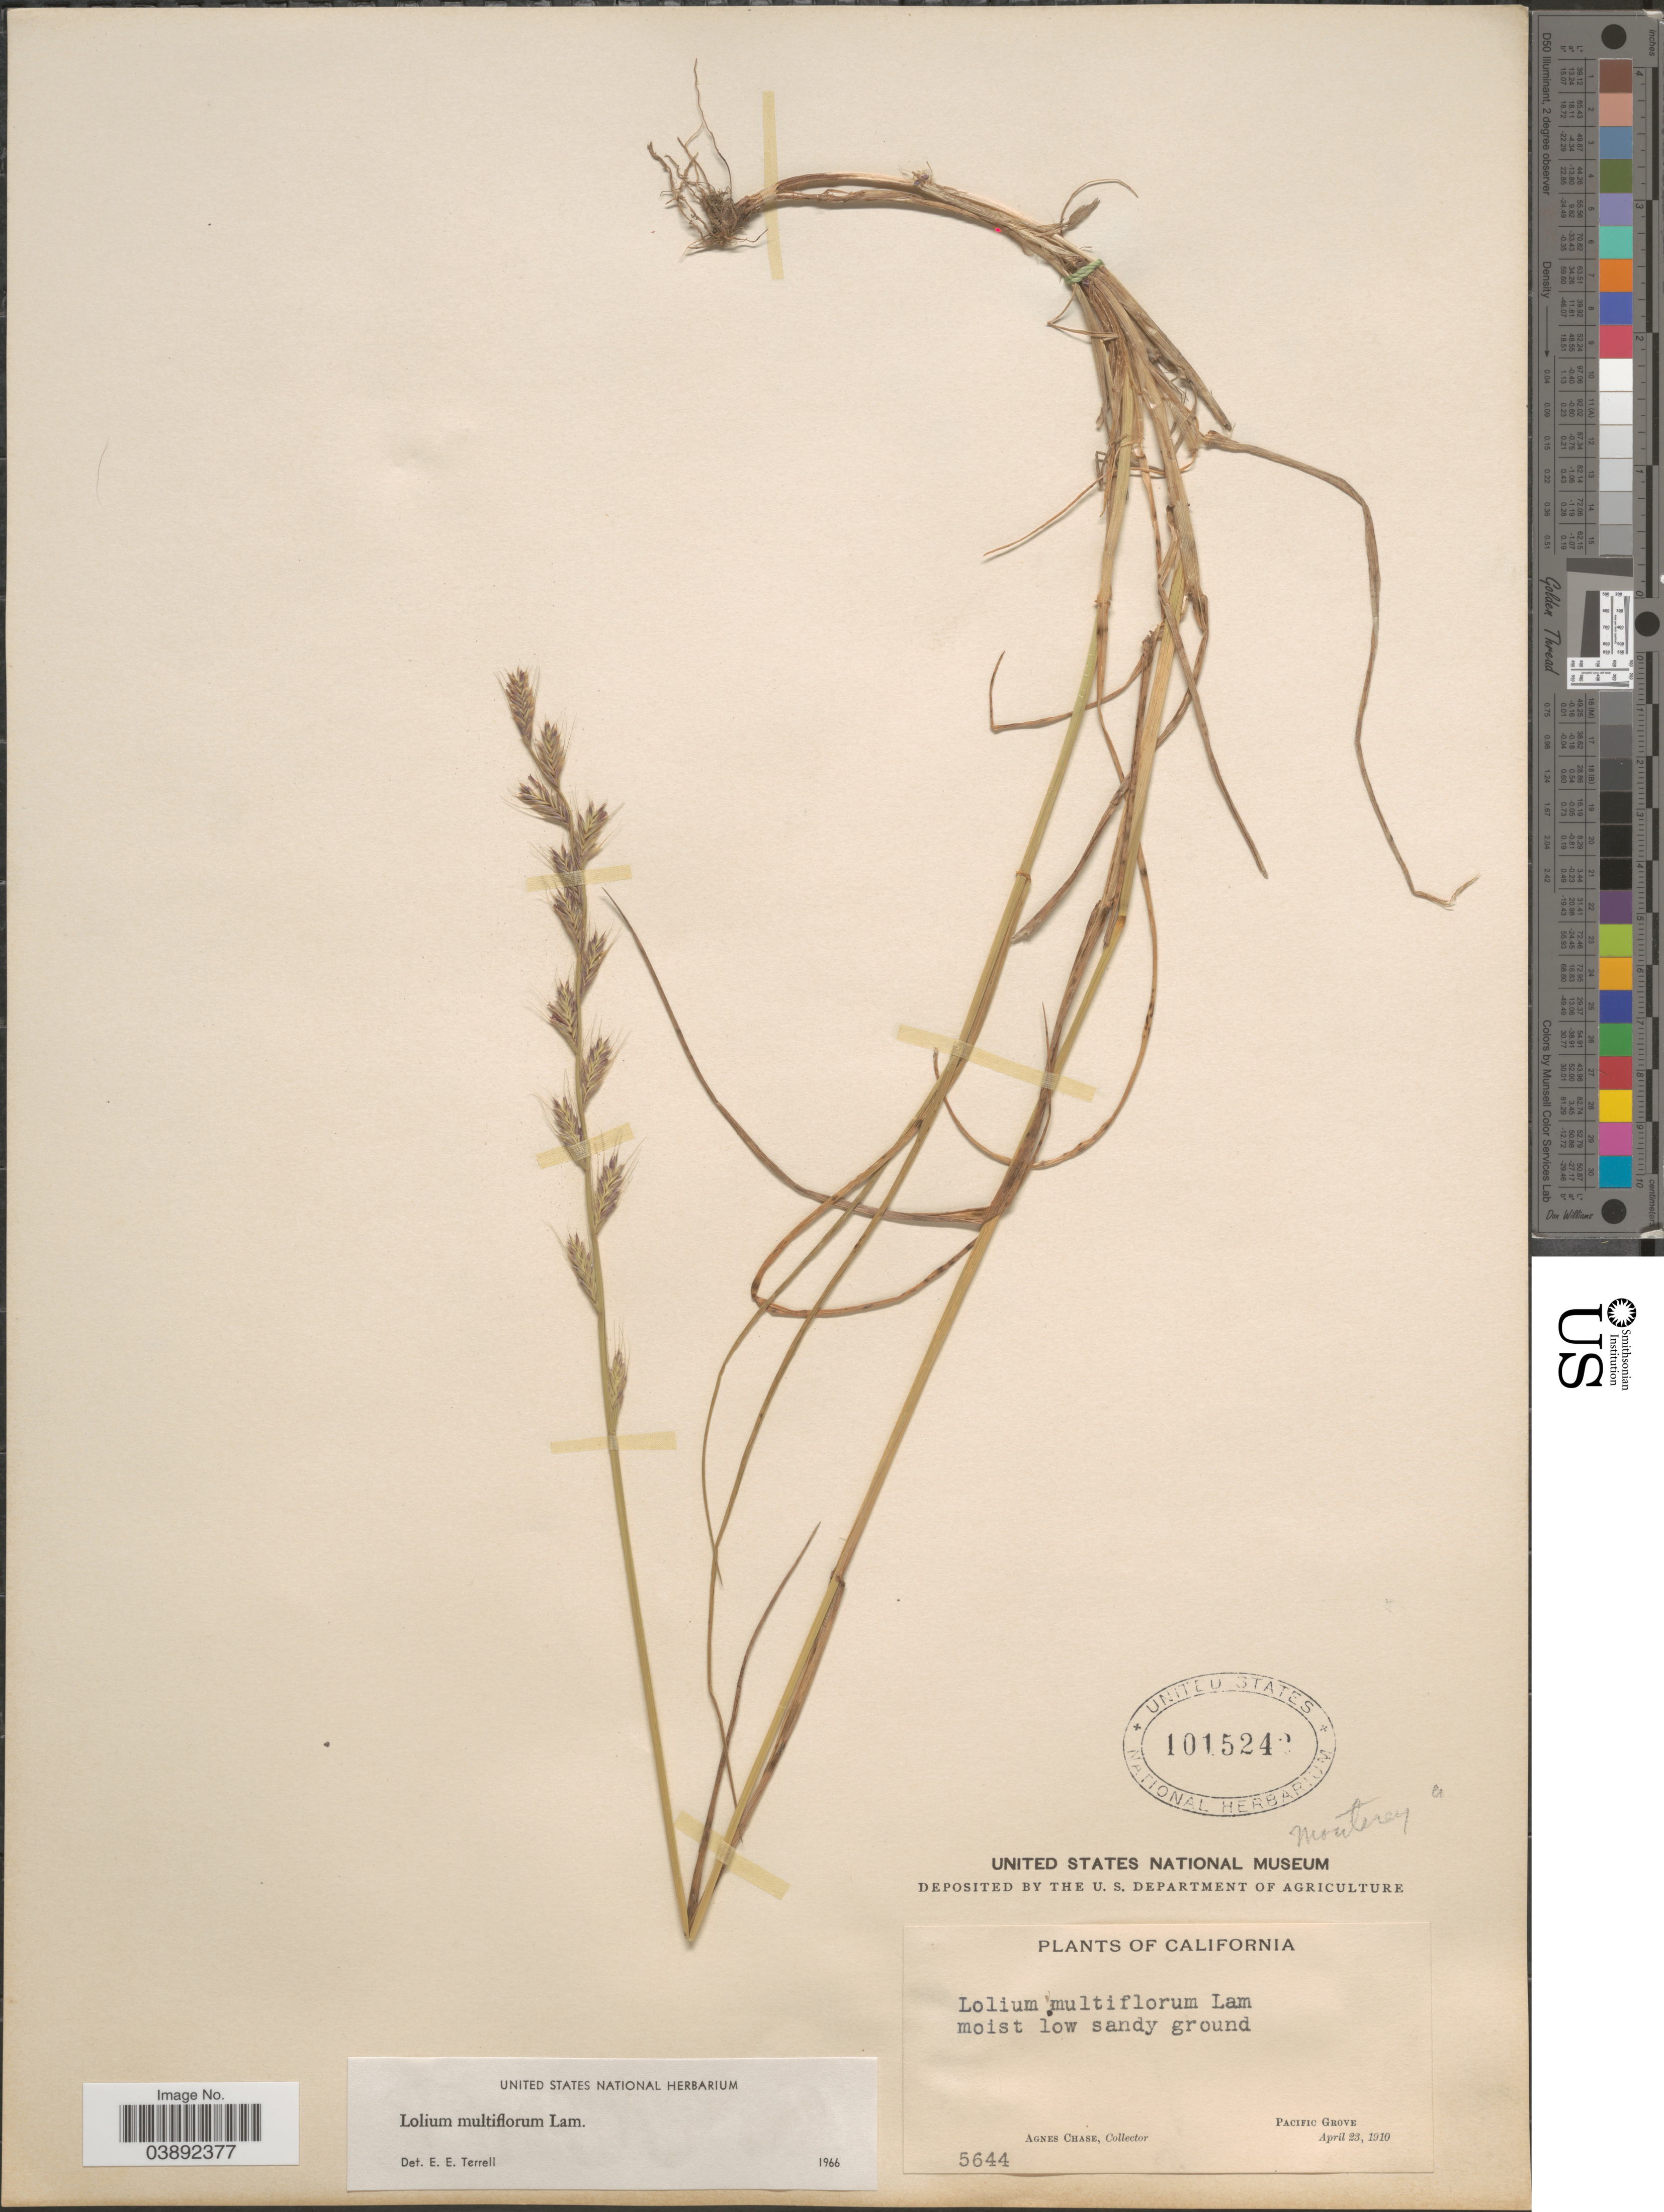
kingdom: Plantae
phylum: Tracheophyta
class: Liliopsida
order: Poales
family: Poaceae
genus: Lolium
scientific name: Lolium multiflorum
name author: Lam.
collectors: A. Chase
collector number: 5644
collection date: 1910-04-23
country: United States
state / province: California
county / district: Monterey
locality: Monterey Co. Pacific Grove.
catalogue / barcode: US 1015242